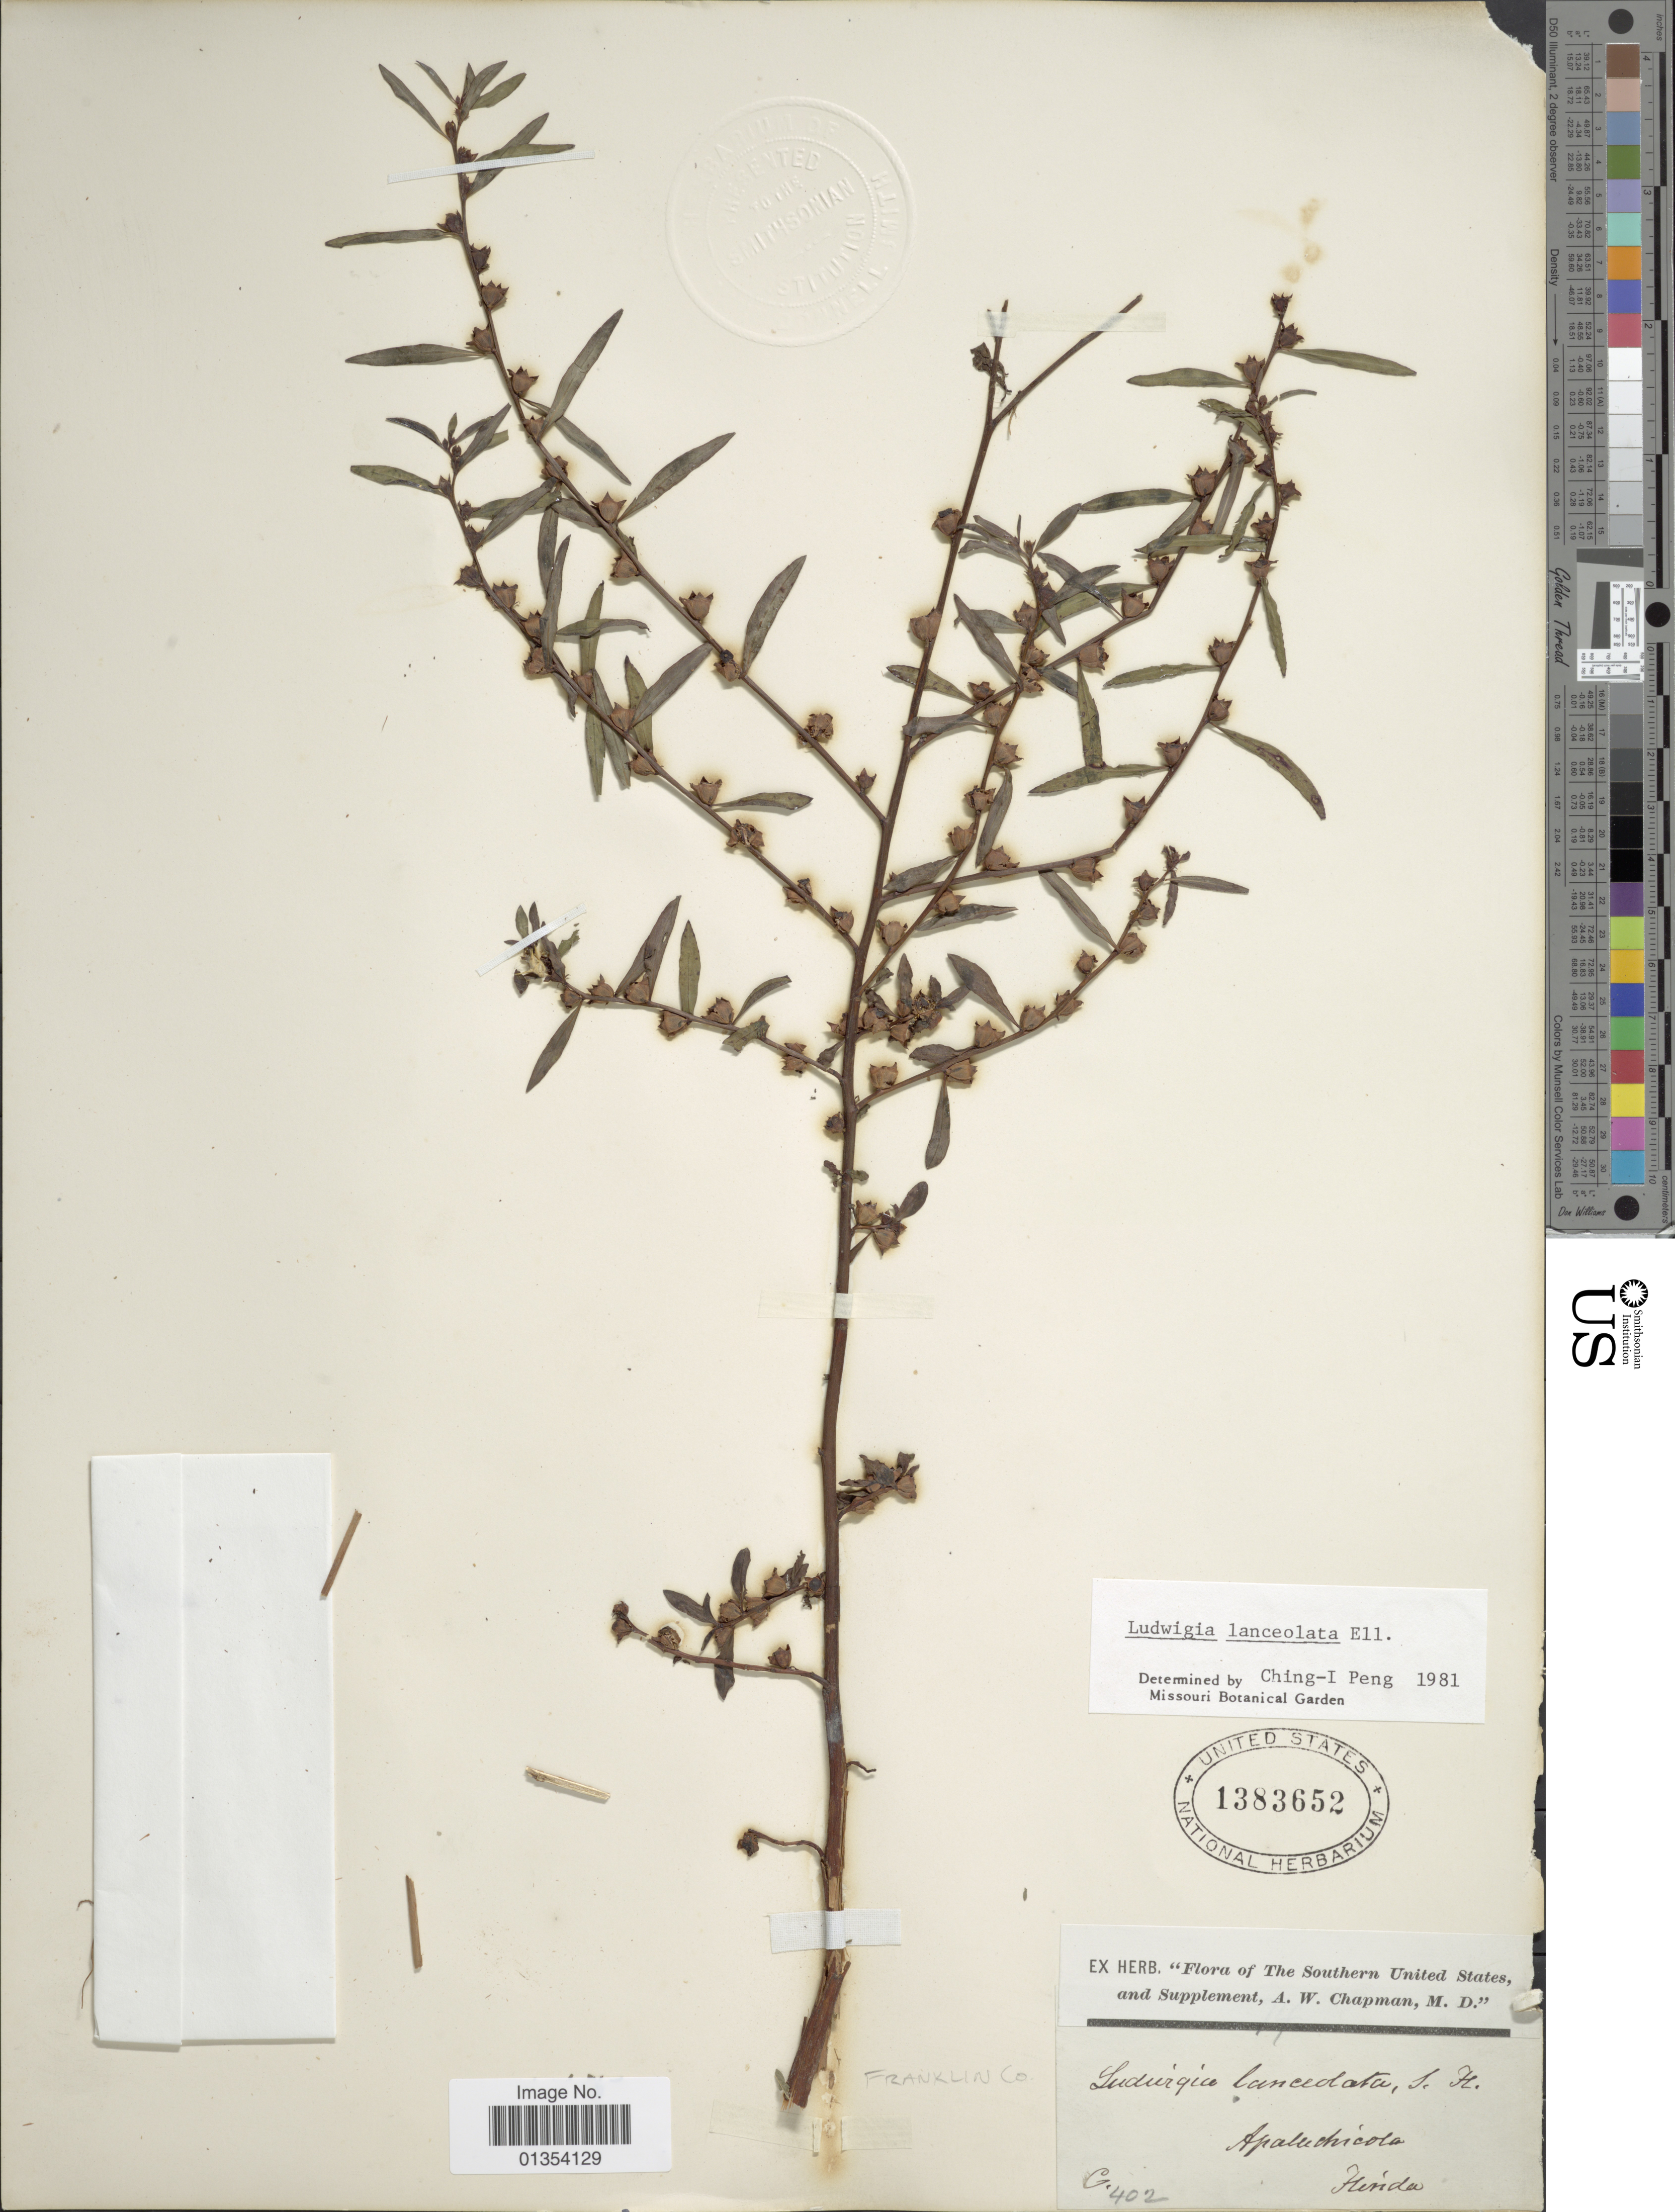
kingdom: Plantae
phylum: Tracheophyta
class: Magnoliopsida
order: Myrtales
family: Onagraceae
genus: Ludwigia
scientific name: Ludwigia lanceolata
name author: Elliott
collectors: A. W. Chapman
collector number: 402*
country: United States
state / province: Florida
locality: Apalachicola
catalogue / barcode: US 1383652